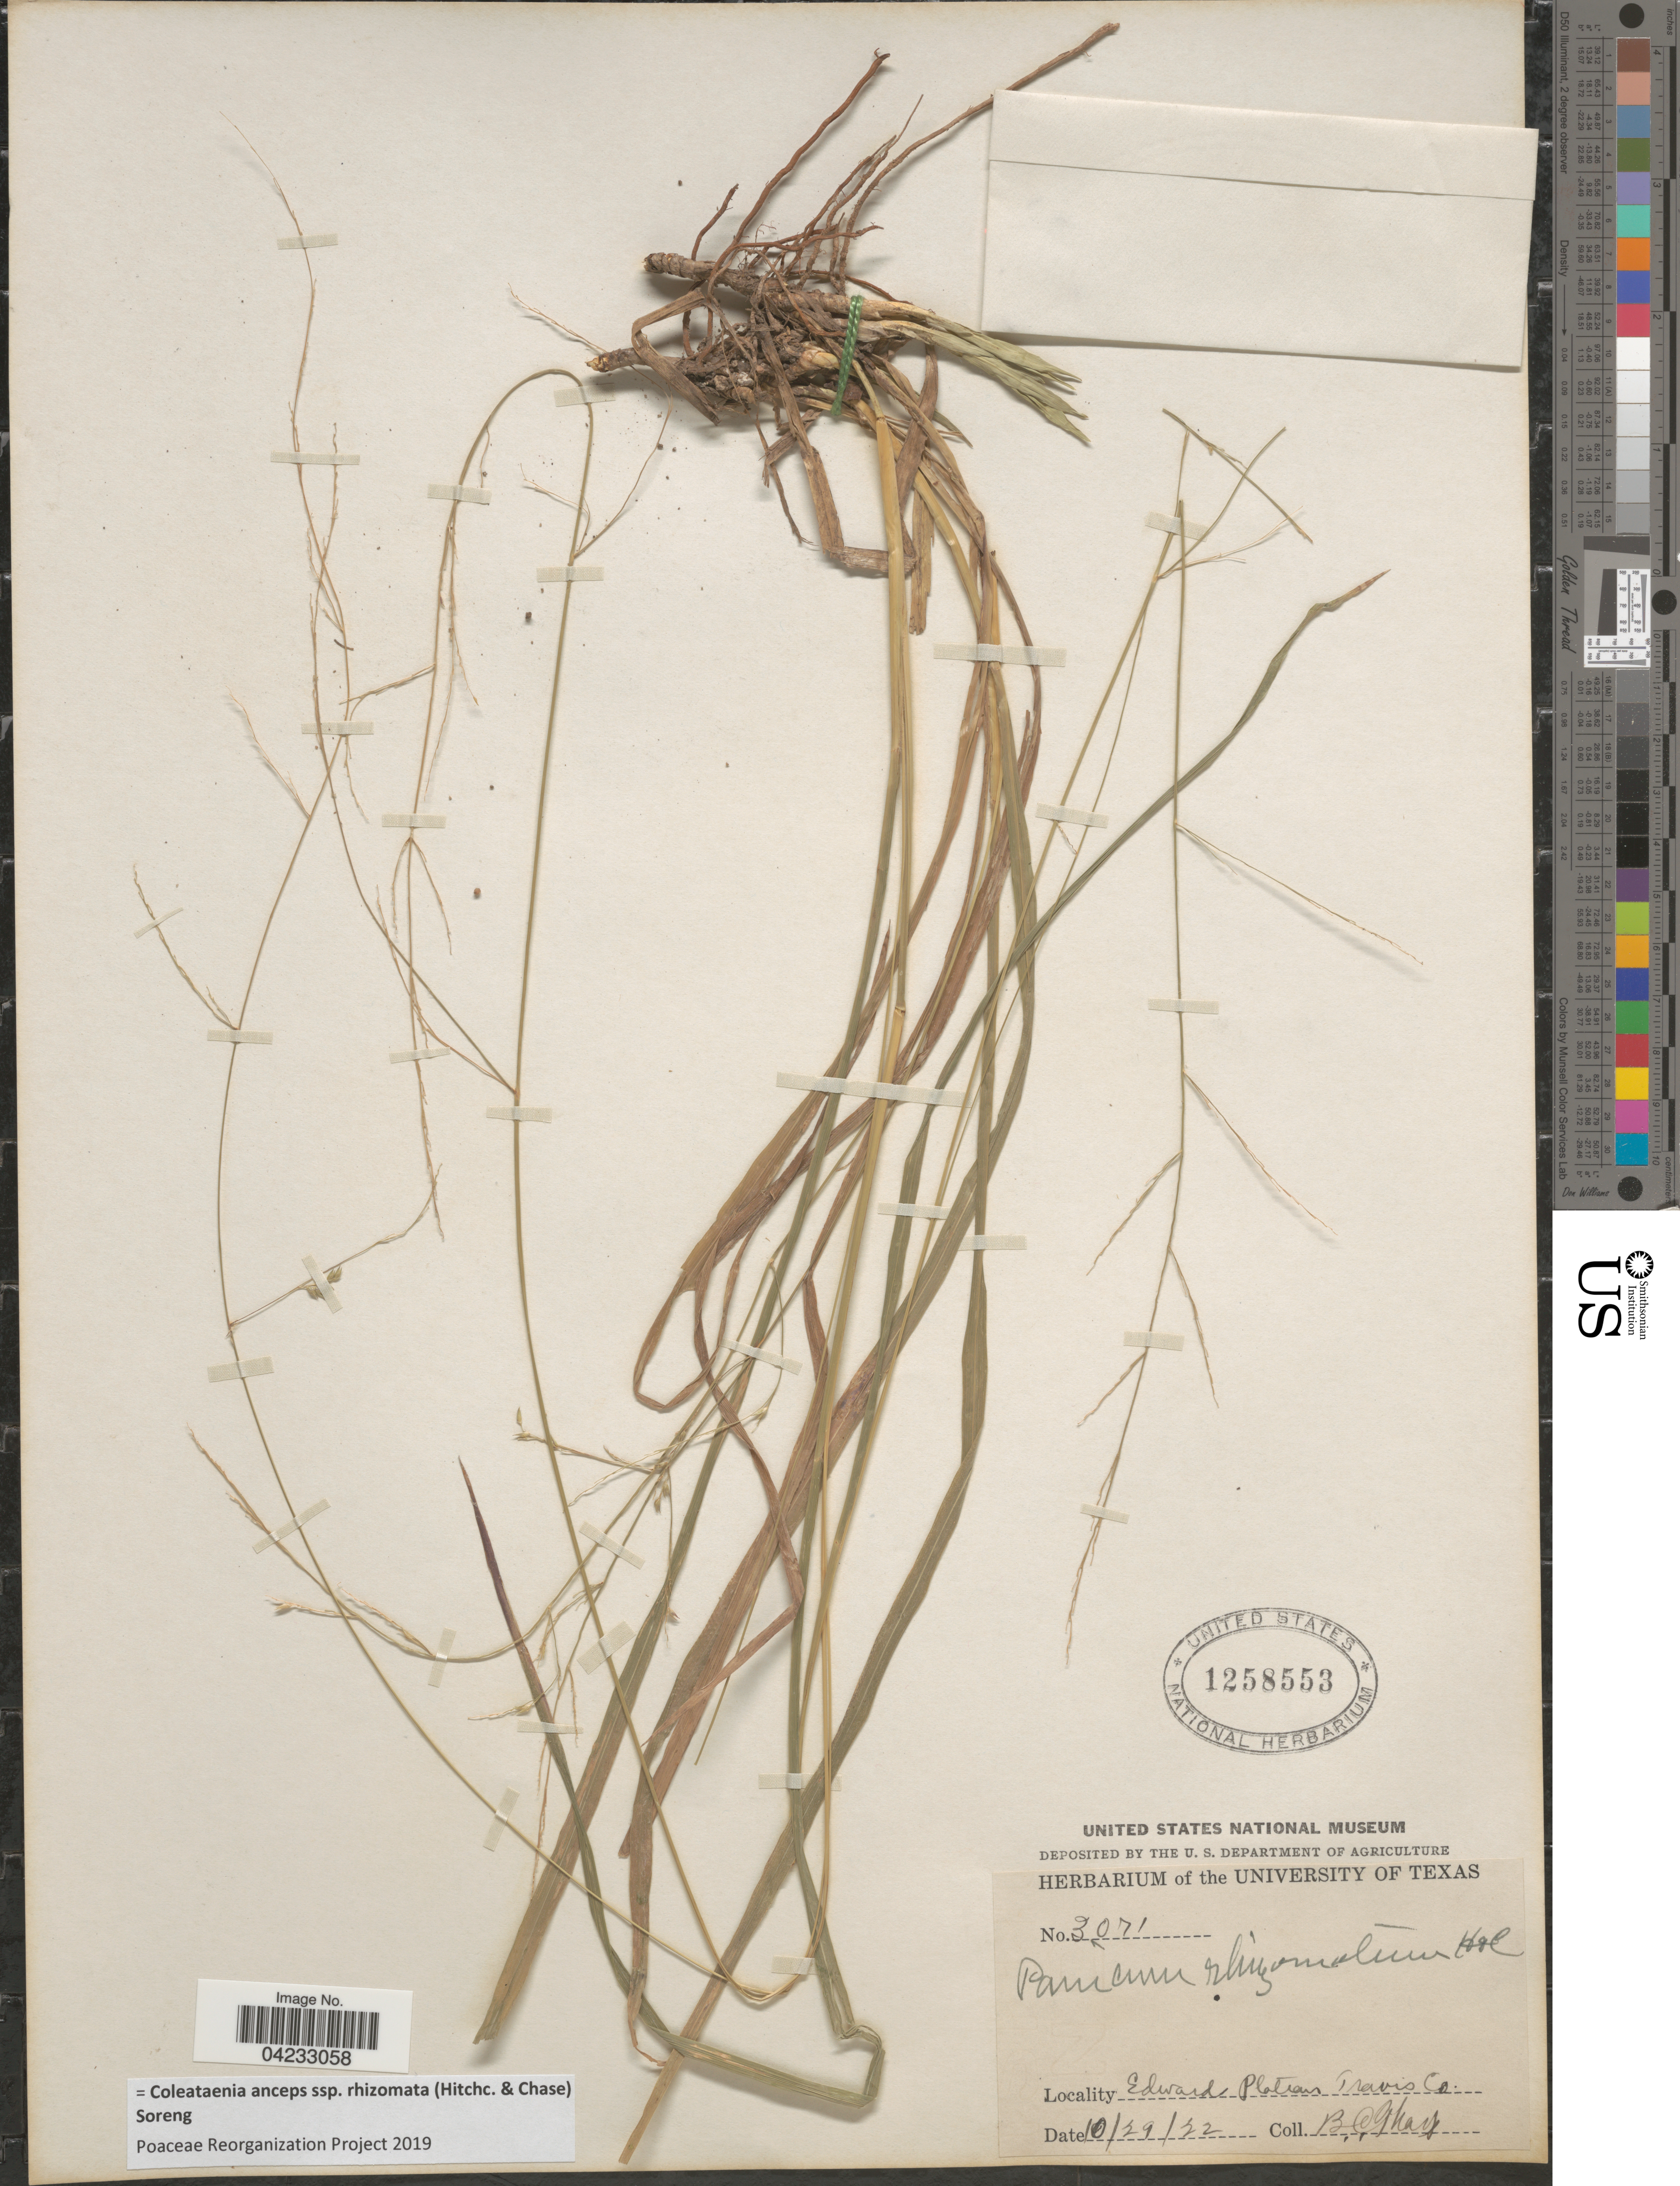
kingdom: Plantae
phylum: Tracheophyta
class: Liliopsida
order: Poales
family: Poaceae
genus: Coleataenia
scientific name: Coleataenia anceps subsp. rhizomata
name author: (Hitchc. & Chase) Soreng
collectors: B. C. Tharp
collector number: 3071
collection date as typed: Transcribed d/m/y: 29/10/22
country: United States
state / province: Texas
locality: Edwards Plateau Travis Co.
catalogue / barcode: US 1258553